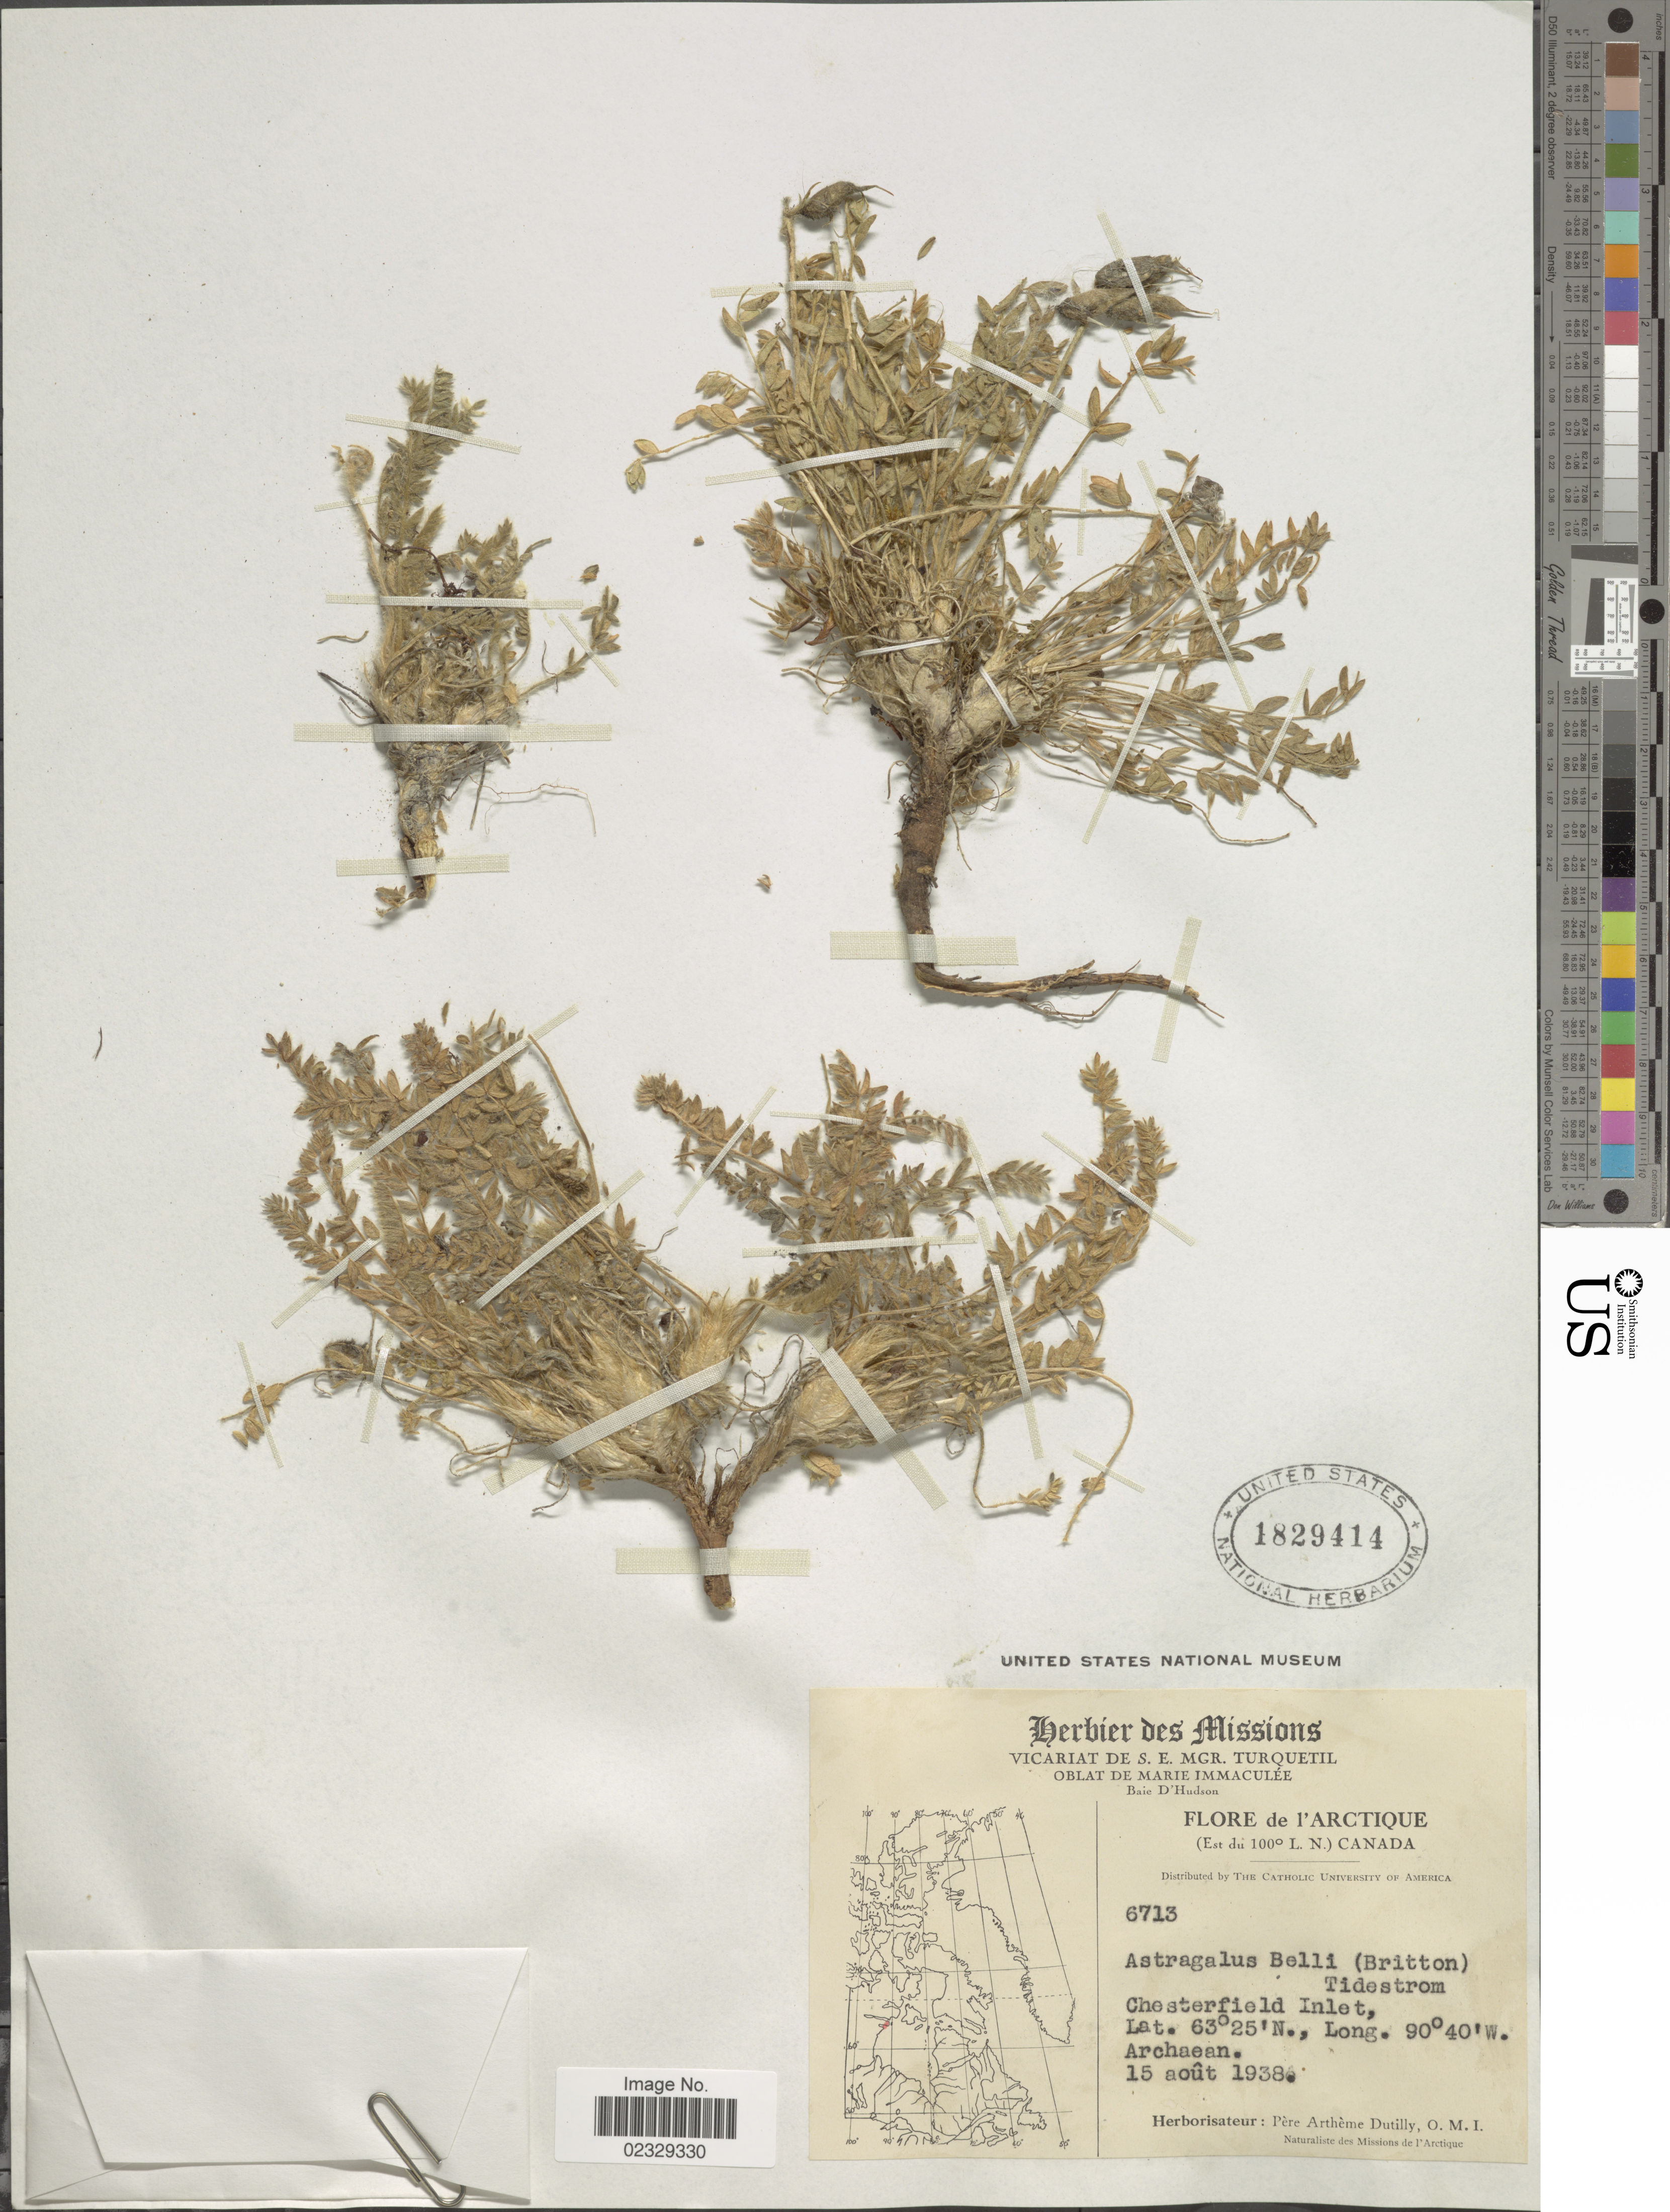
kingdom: Plantae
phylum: Tracheophyta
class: Magnoliopsida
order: Fabales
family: Fabaceae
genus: Astragalus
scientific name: Astragalus bellii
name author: (Britton ex Macoun) Tidestr.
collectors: A. Dutilly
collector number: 6713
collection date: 1938-08-15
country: Canada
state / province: Nunavut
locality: L'Arctique, Chesterfield Inlet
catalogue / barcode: US 1829414